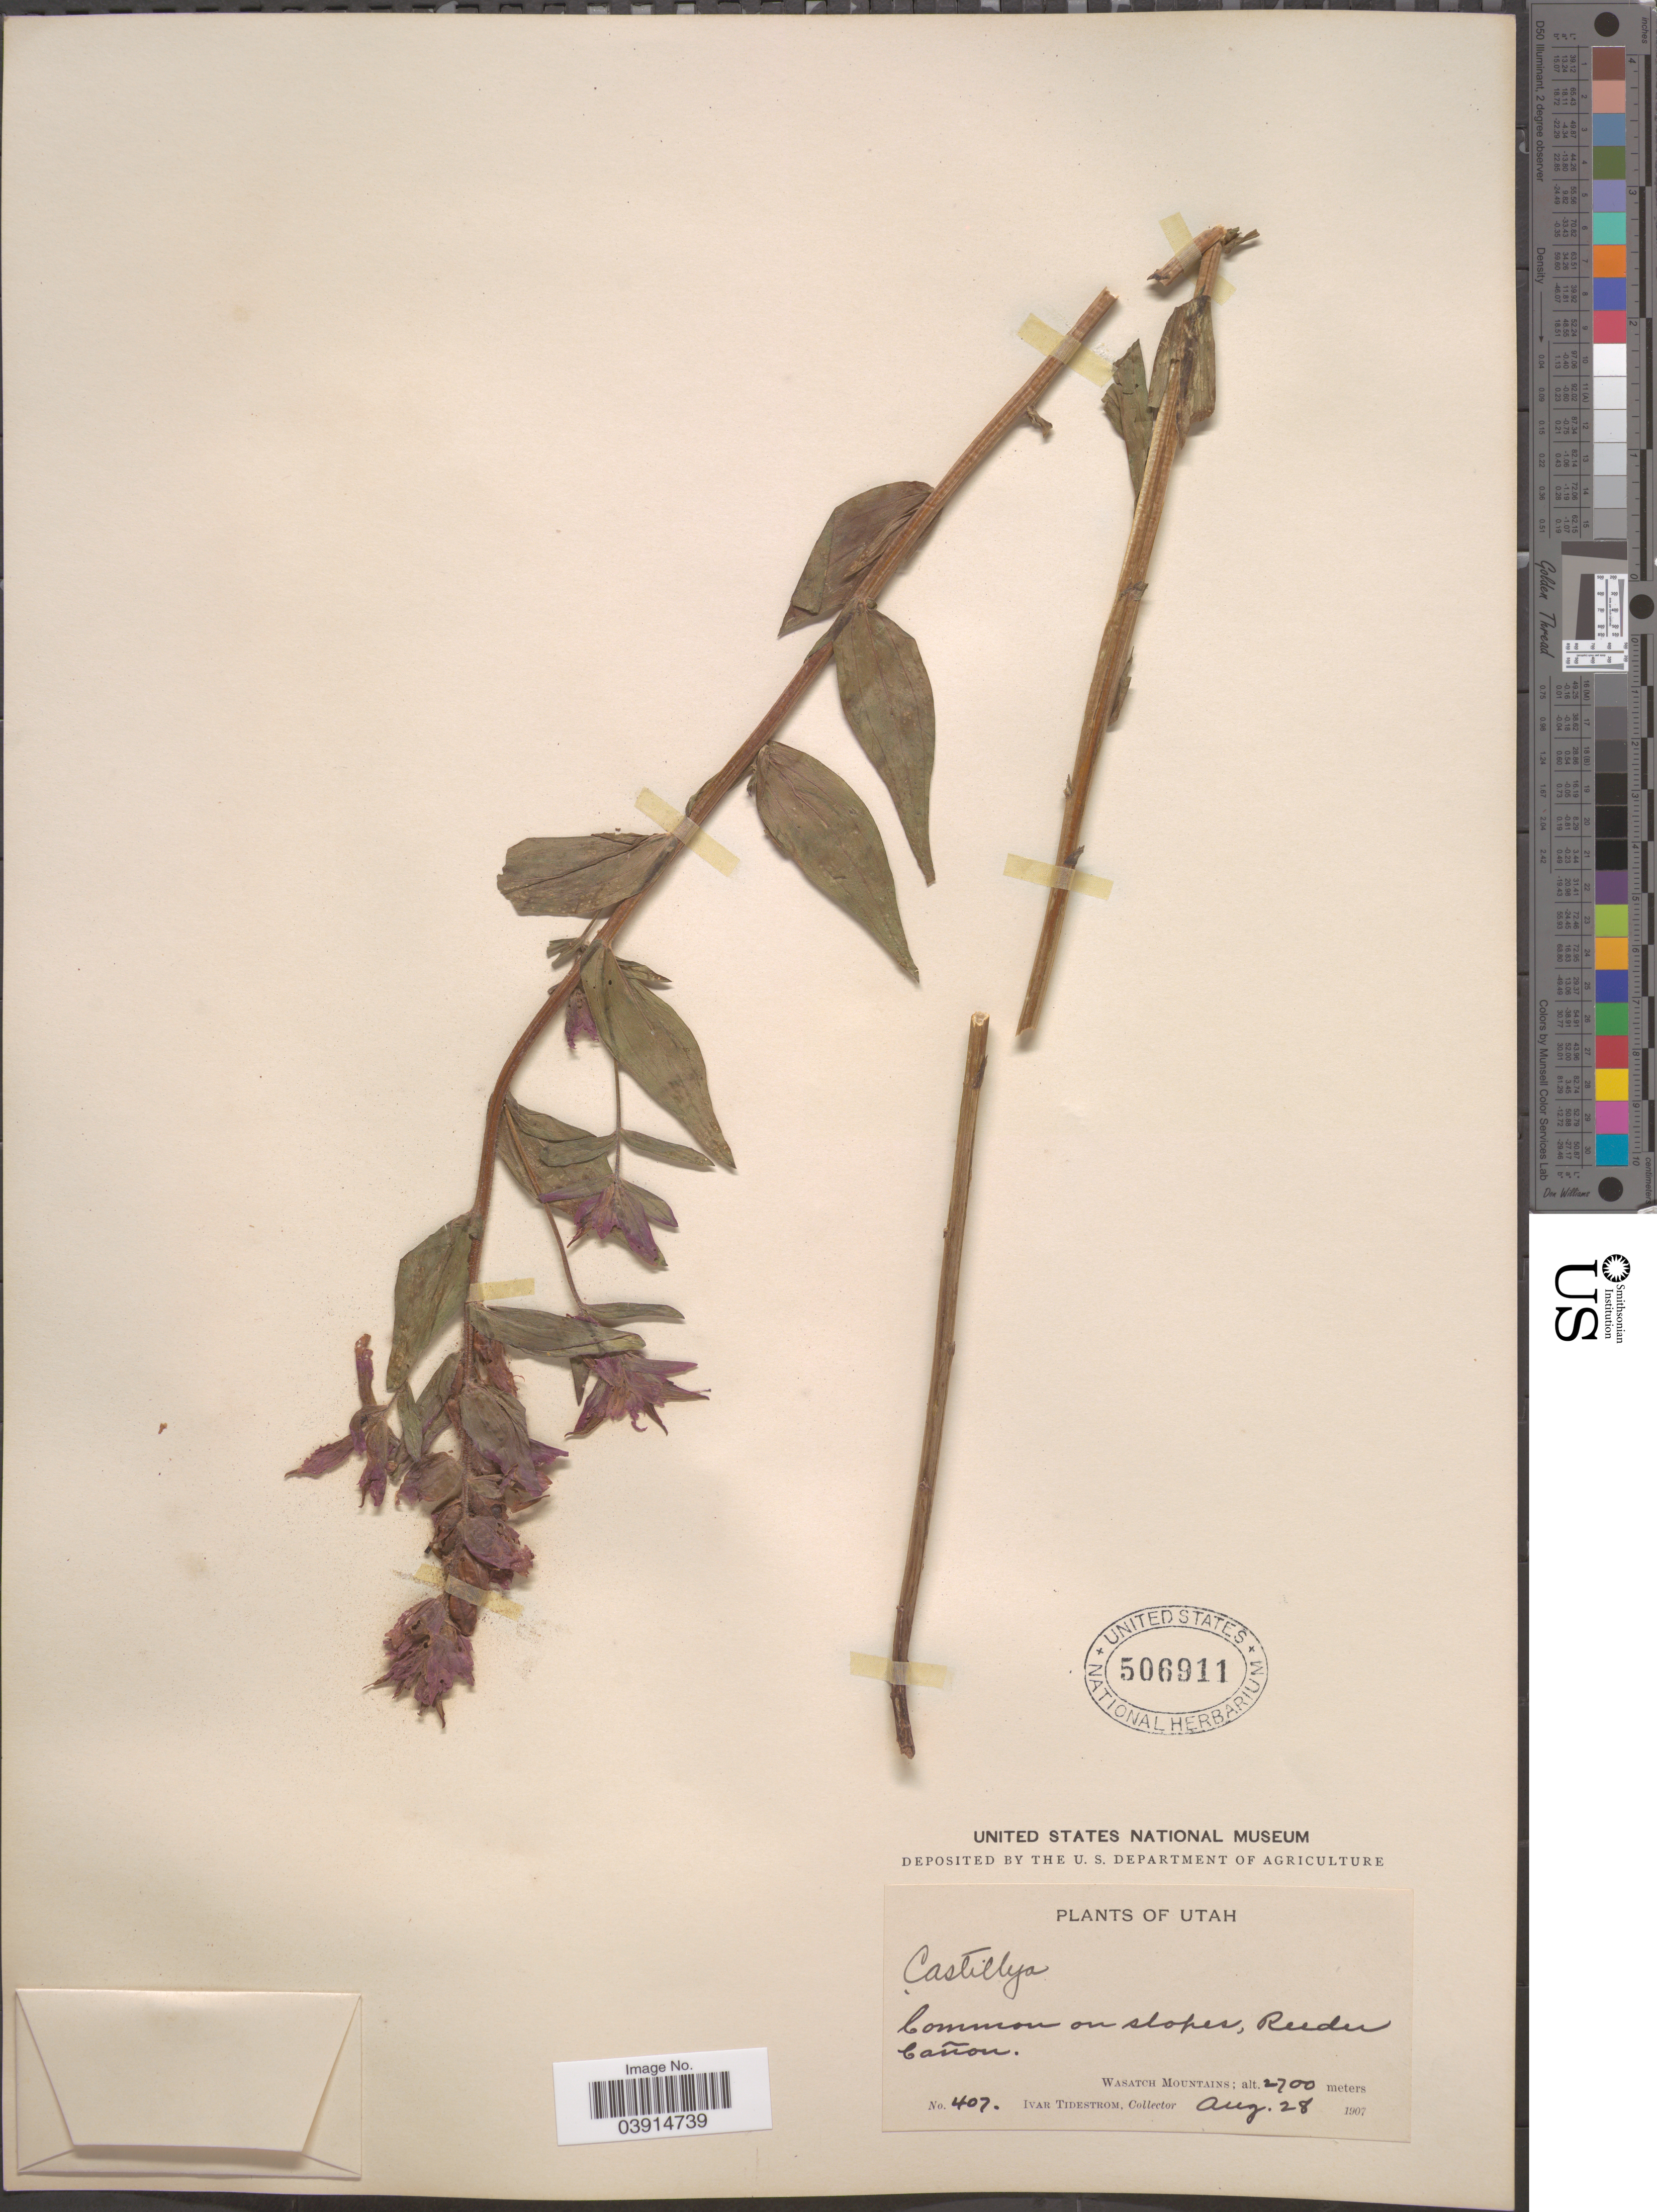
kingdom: Plantae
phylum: Tracheophyta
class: Magnoliopsida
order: Lamiales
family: Orobanchaceae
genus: Castilleja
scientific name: Castilleja sp.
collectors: I. F. Tidestrom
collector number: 407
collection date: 1907-08-28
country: United States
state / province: Utah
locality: Common on slopes, Reeder Cañon. Wasatch Mountains.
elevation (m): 2700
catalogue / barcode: US 506911